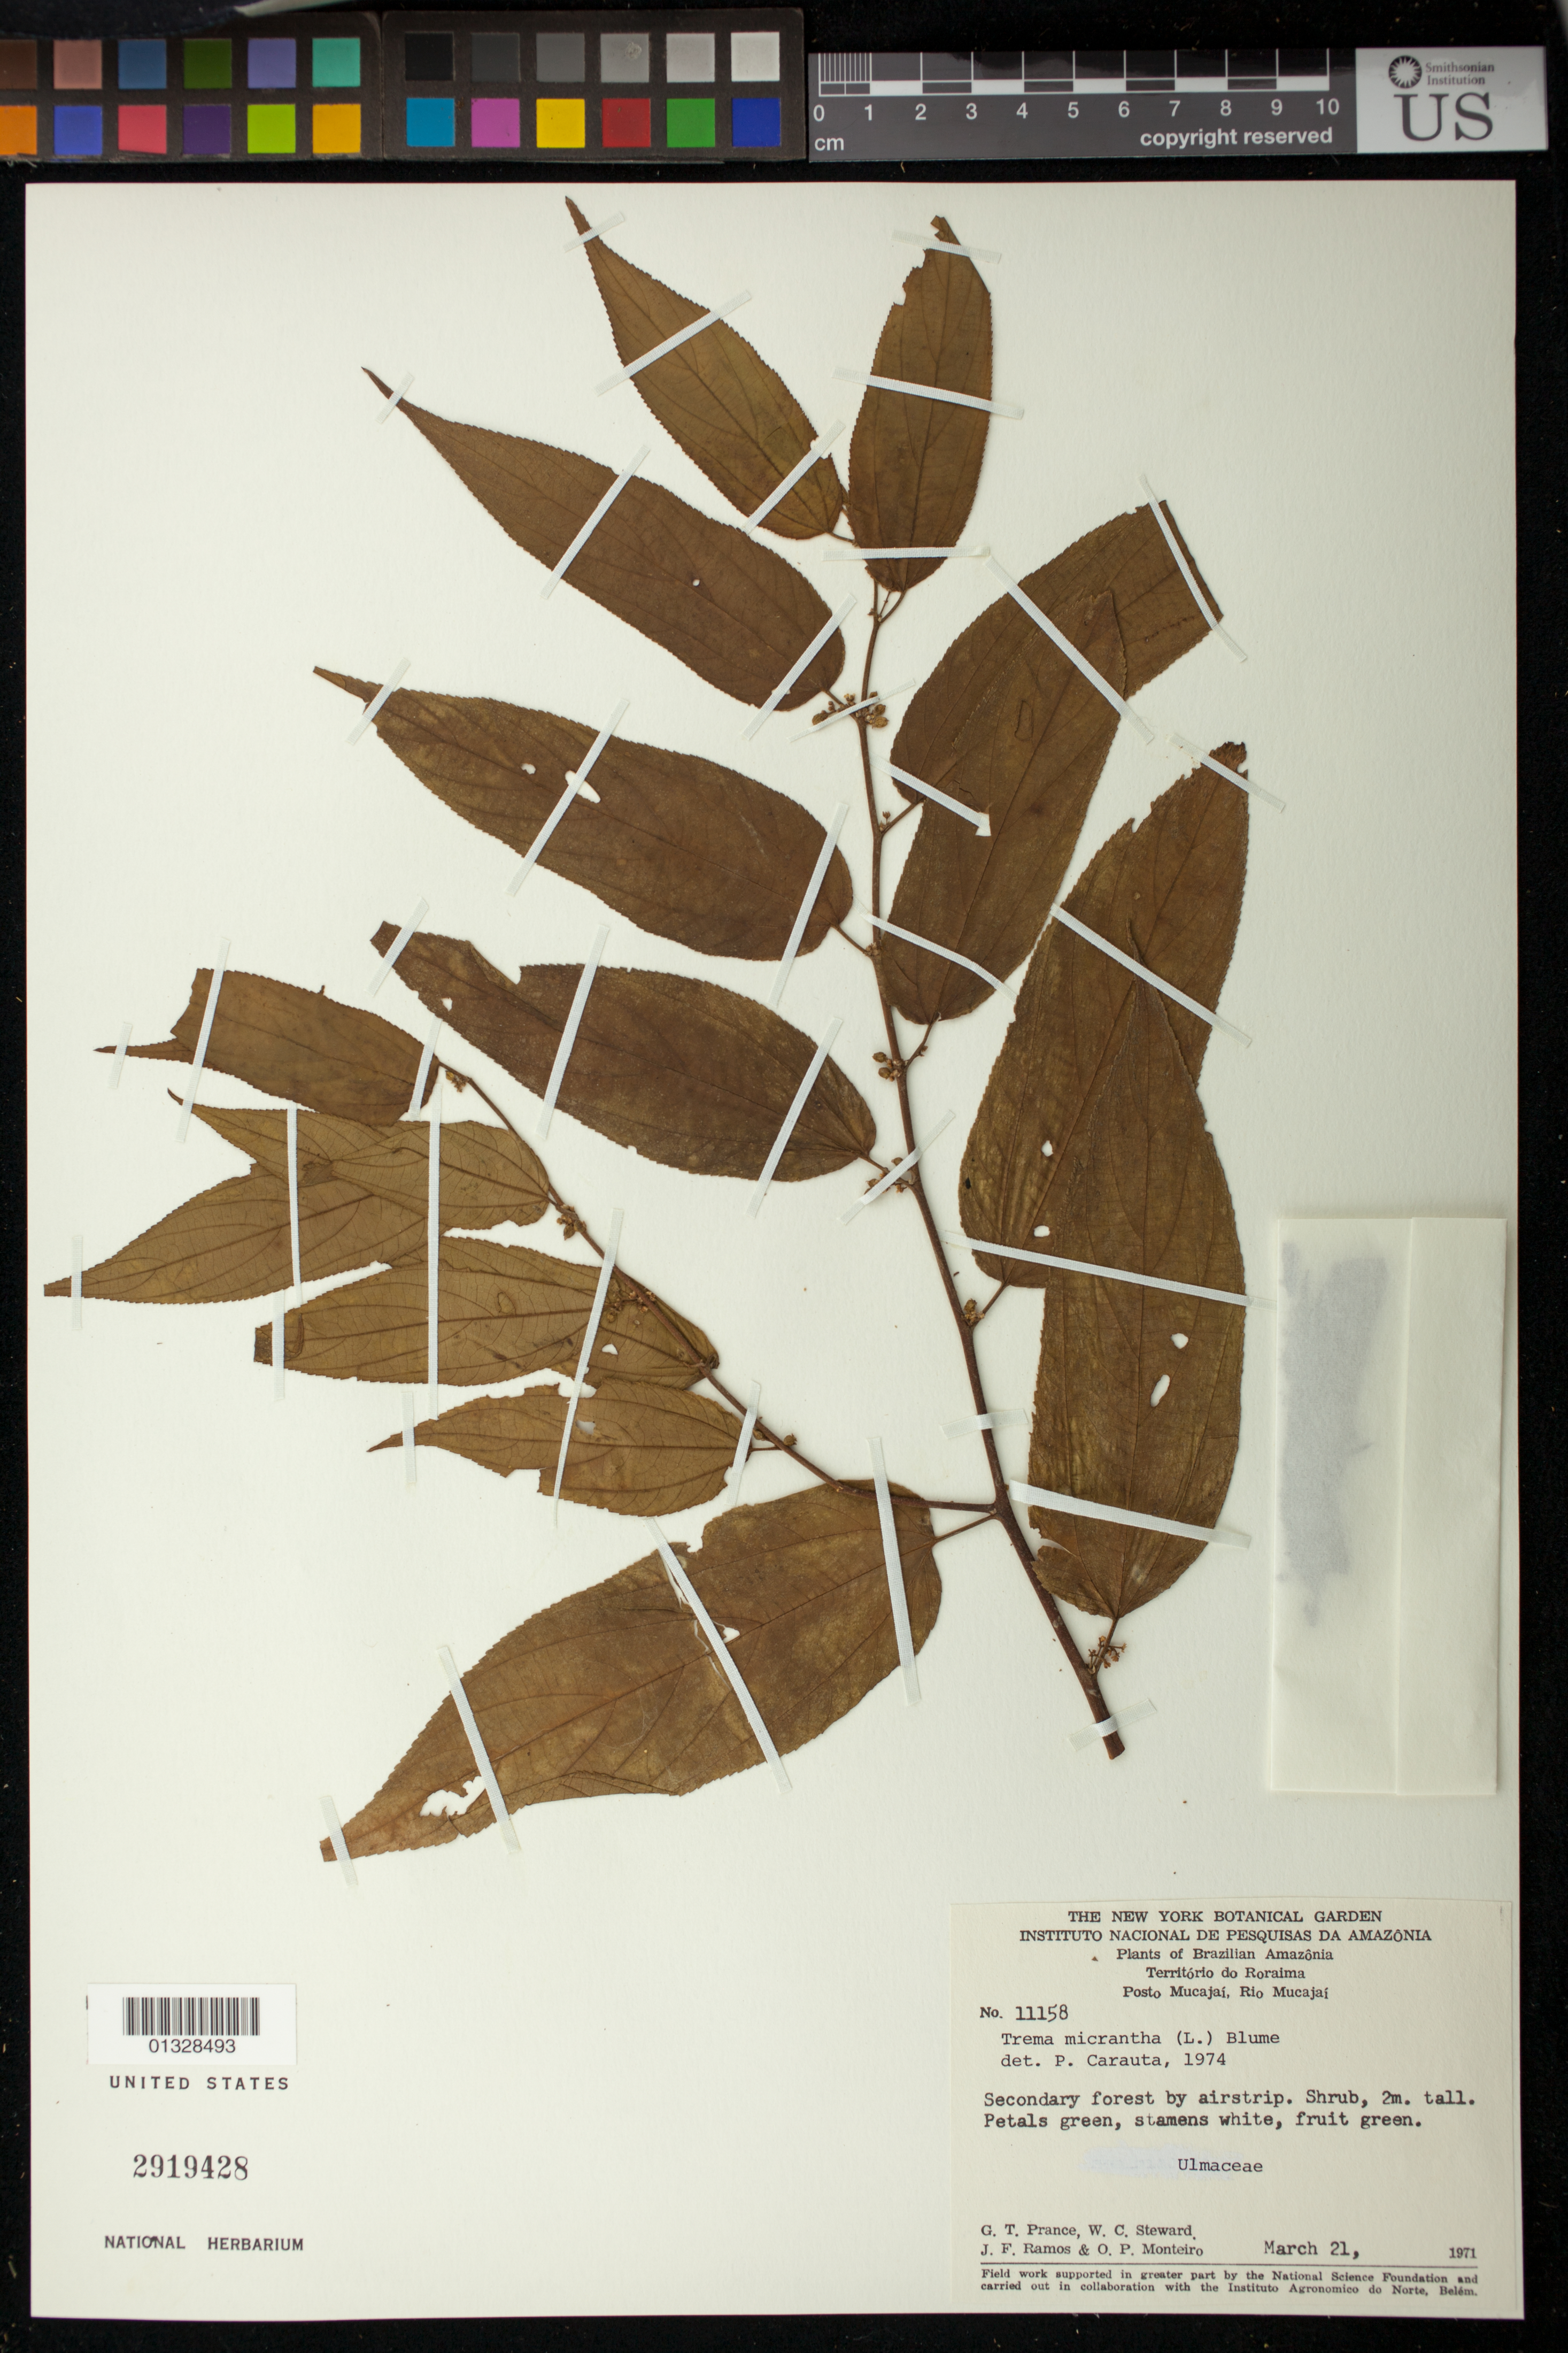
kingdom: Plantae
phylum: Tracheophyta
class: Magnoliopsida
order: Rosales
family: Cannabaceae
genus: Trema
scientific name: Trema micranthum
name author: (L.) Blume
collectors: G. T. Prance, W. C. Steward, J. F. Ramos & O. P. Monteiro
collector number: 11158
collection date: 1971-03-21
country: Brazil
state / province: Roraima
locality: Posto Mucajaí, rio Mucajaí, secundary forest by airstrip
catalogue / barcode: US 2919428